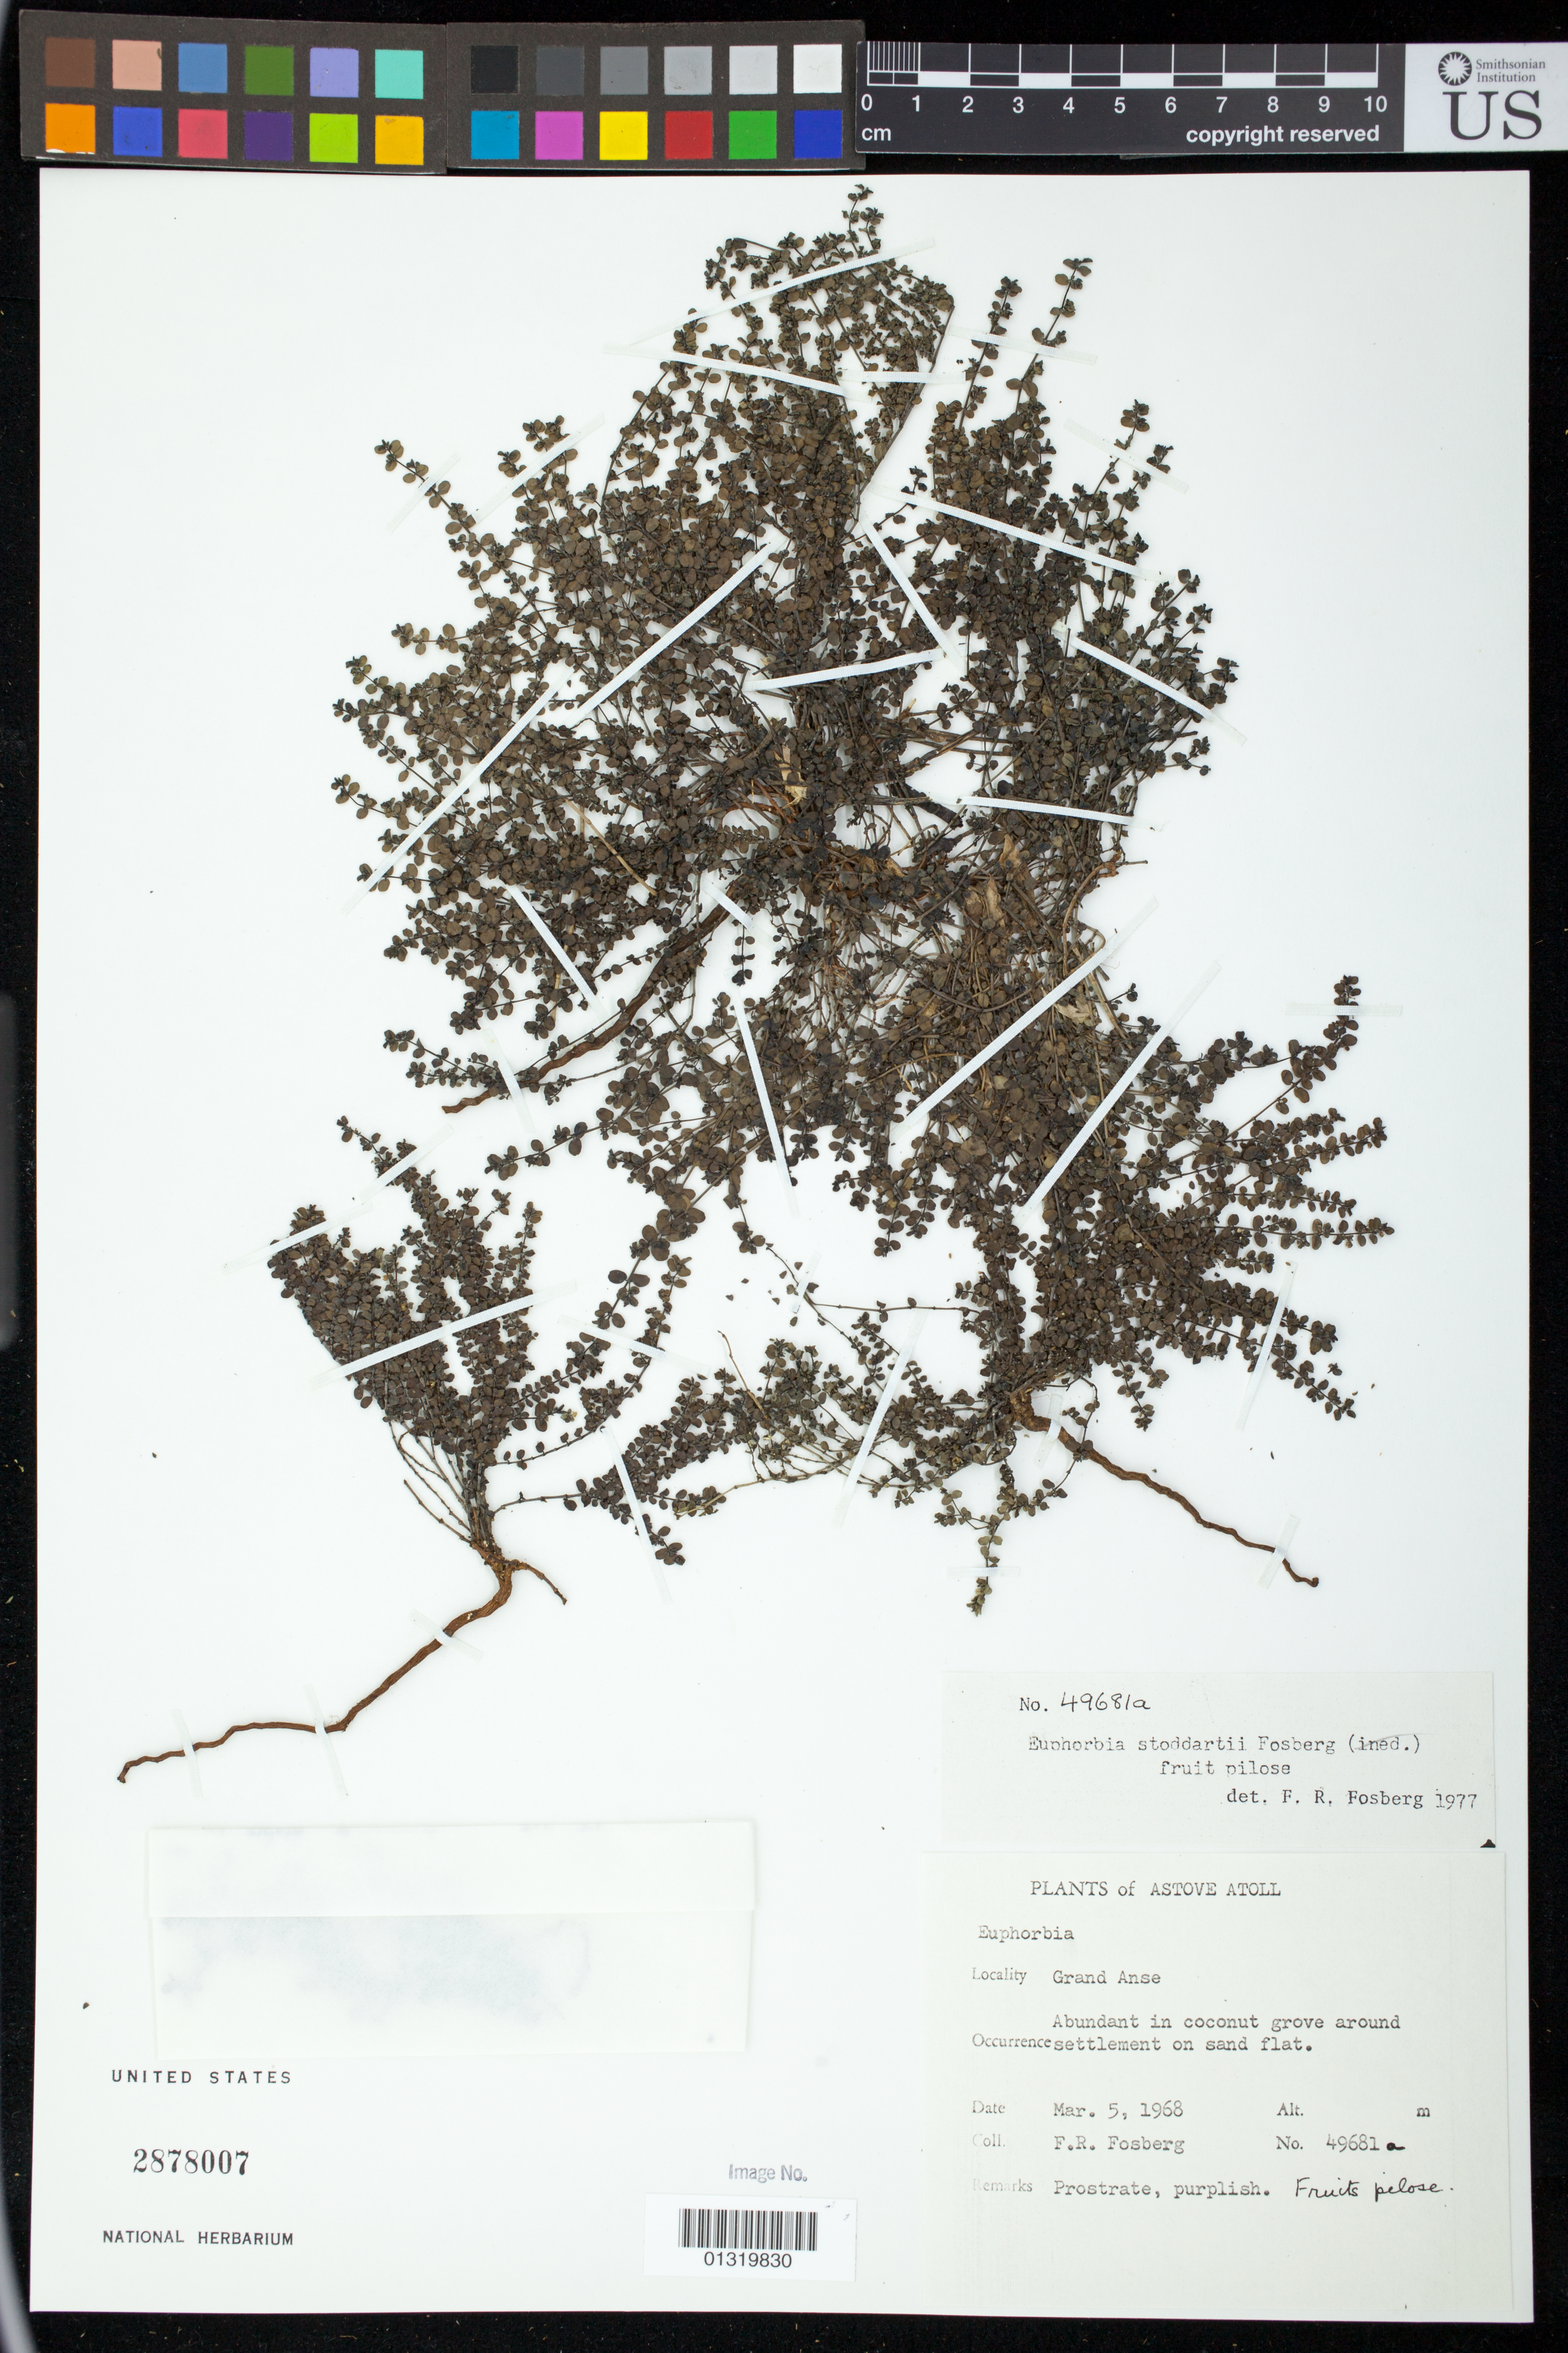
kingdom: Plantae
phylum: Tracheophyta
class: Magnoliopsida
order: Malpighiales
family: Euphorbiaceae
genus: Chamaesyce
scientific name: Chamaesyce stoddartii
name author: (Fosberg) Soják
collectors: F. R. Fosberg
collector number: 49681a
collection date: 1968-03-05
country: Seychelles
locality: Astove Island; Grand Anse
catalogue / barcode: US 2878007